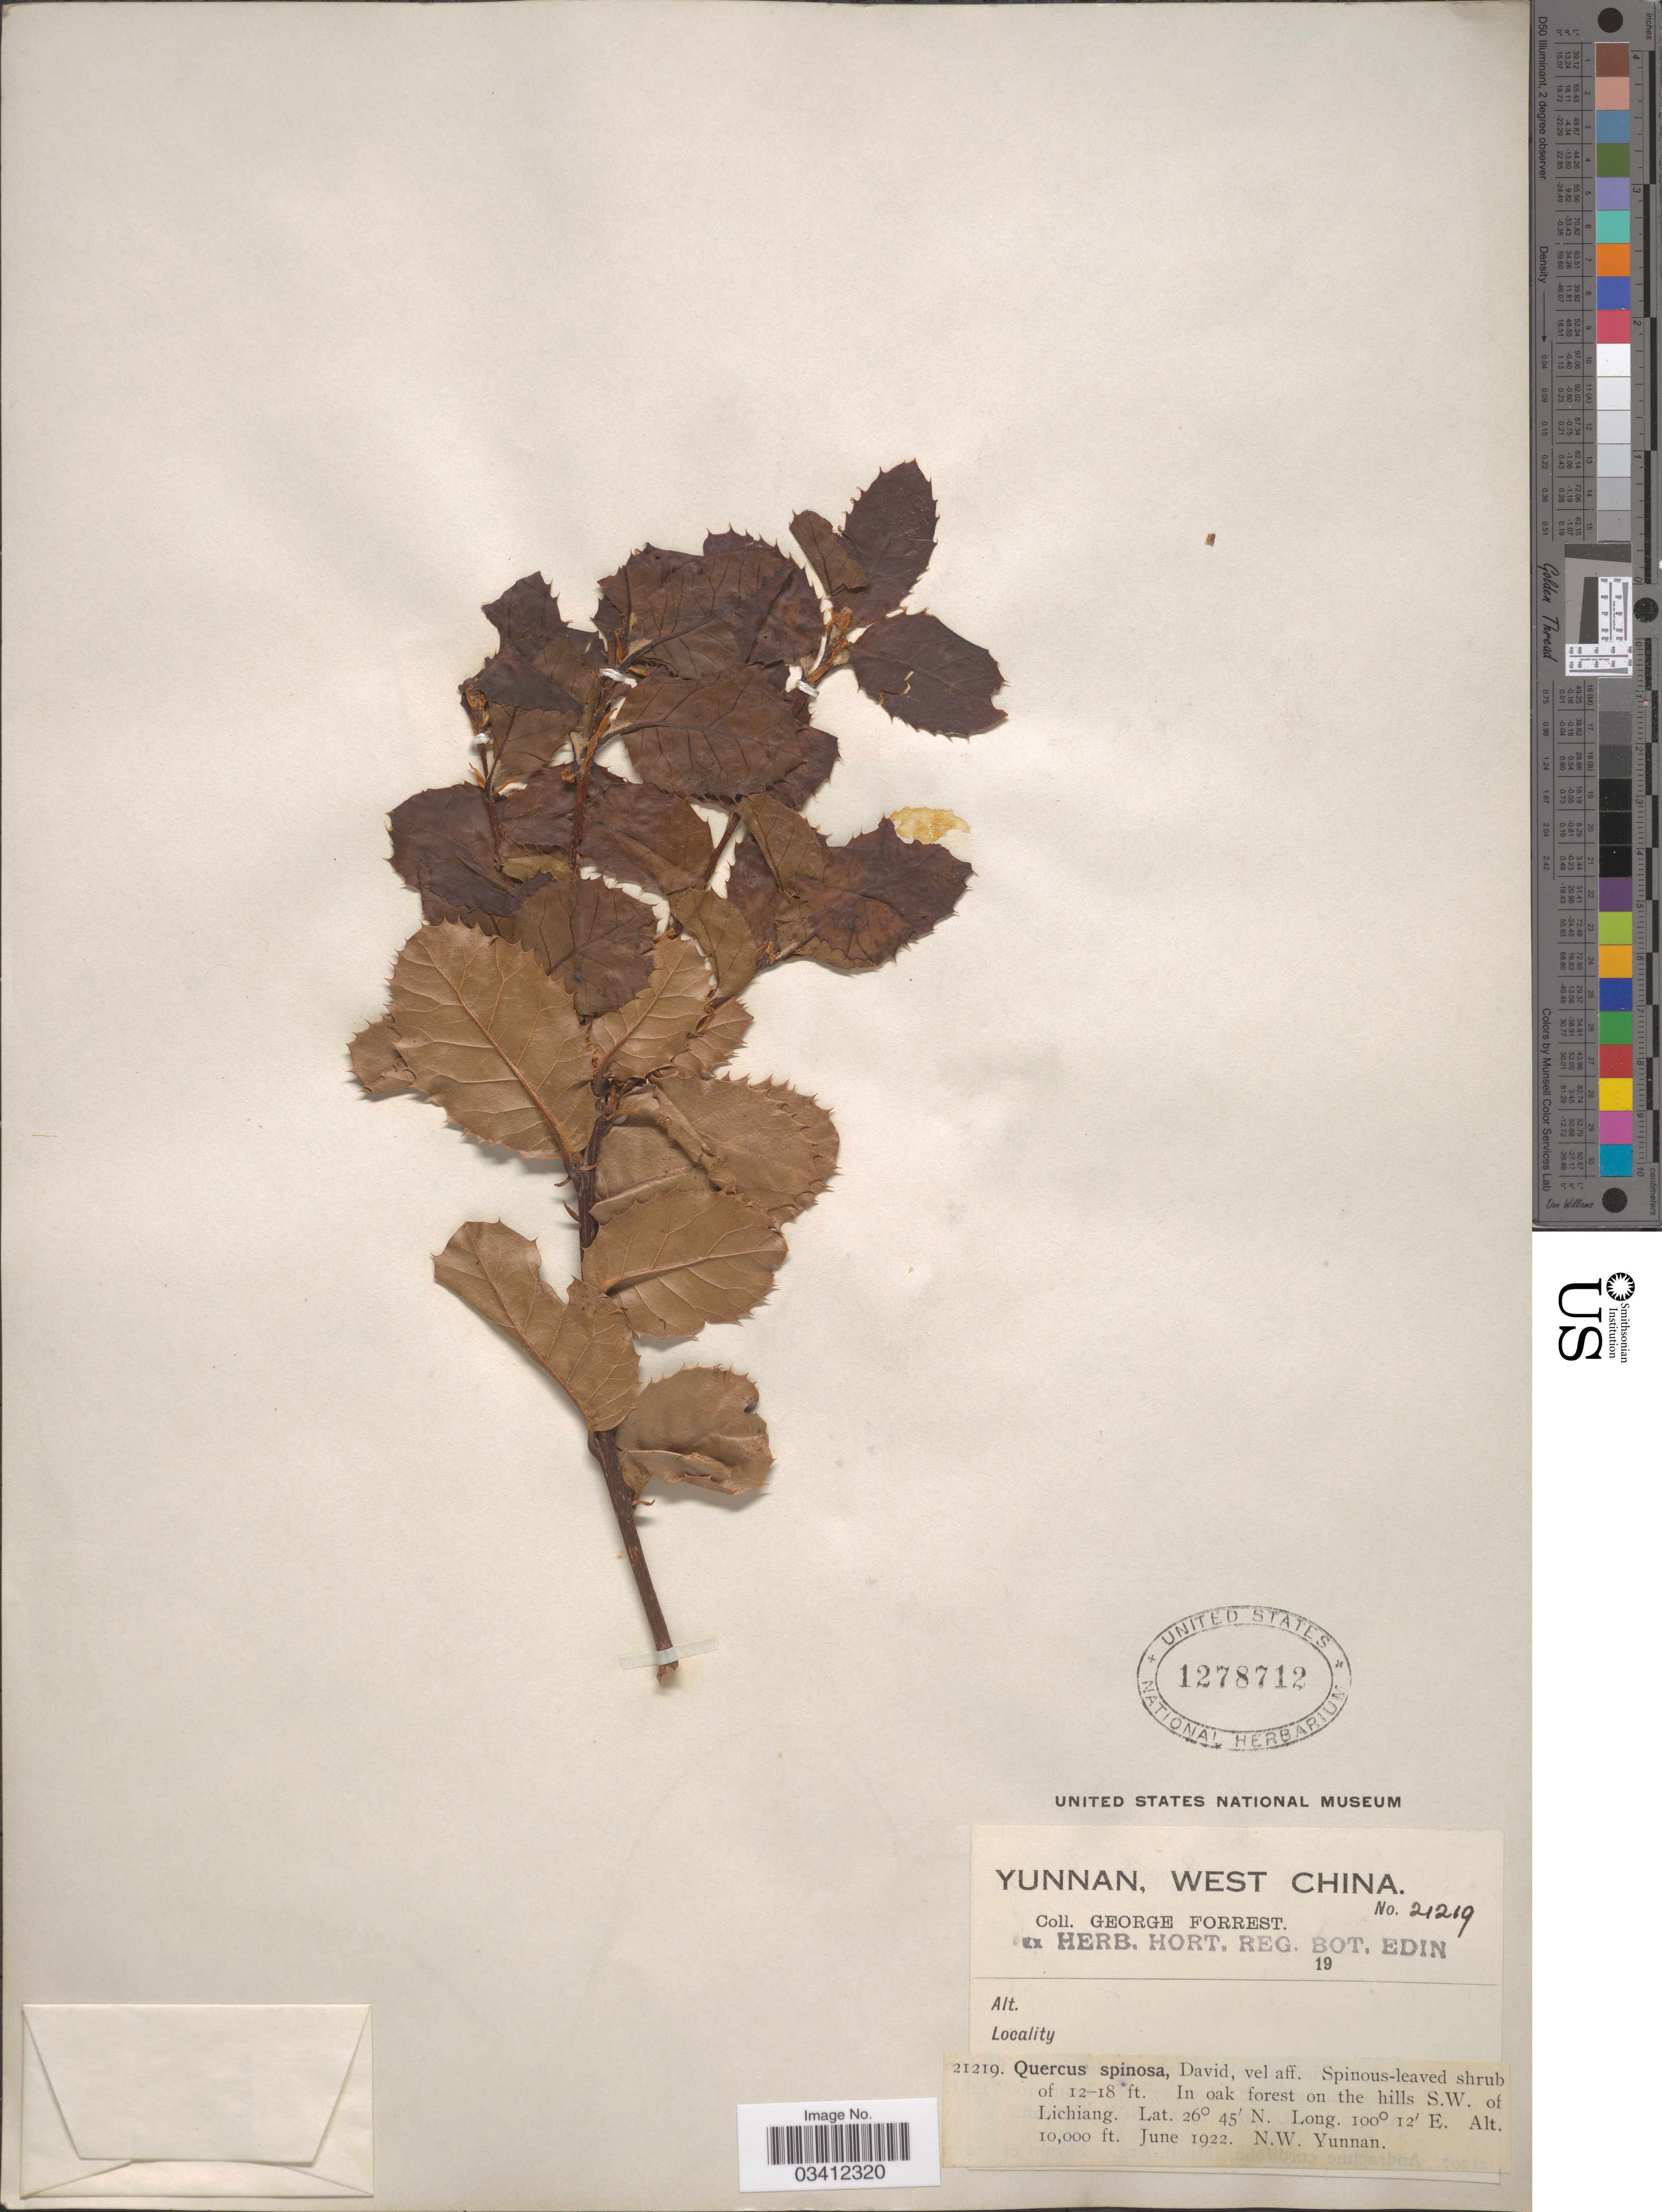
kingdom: Plantae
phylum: Tracheophyta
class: Magnoliopsida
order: Fagales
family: Fagaceae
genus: Quercus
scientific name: Quercus spinosa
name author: David ex Franch.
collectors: G. Forrest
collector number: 21219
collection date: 1922-06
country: China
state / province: Yunnan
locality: West China. In oak forest on the hills S. W. of Lichiang. N. W. Yunnan.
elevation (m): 3048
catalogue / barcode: US 1278712